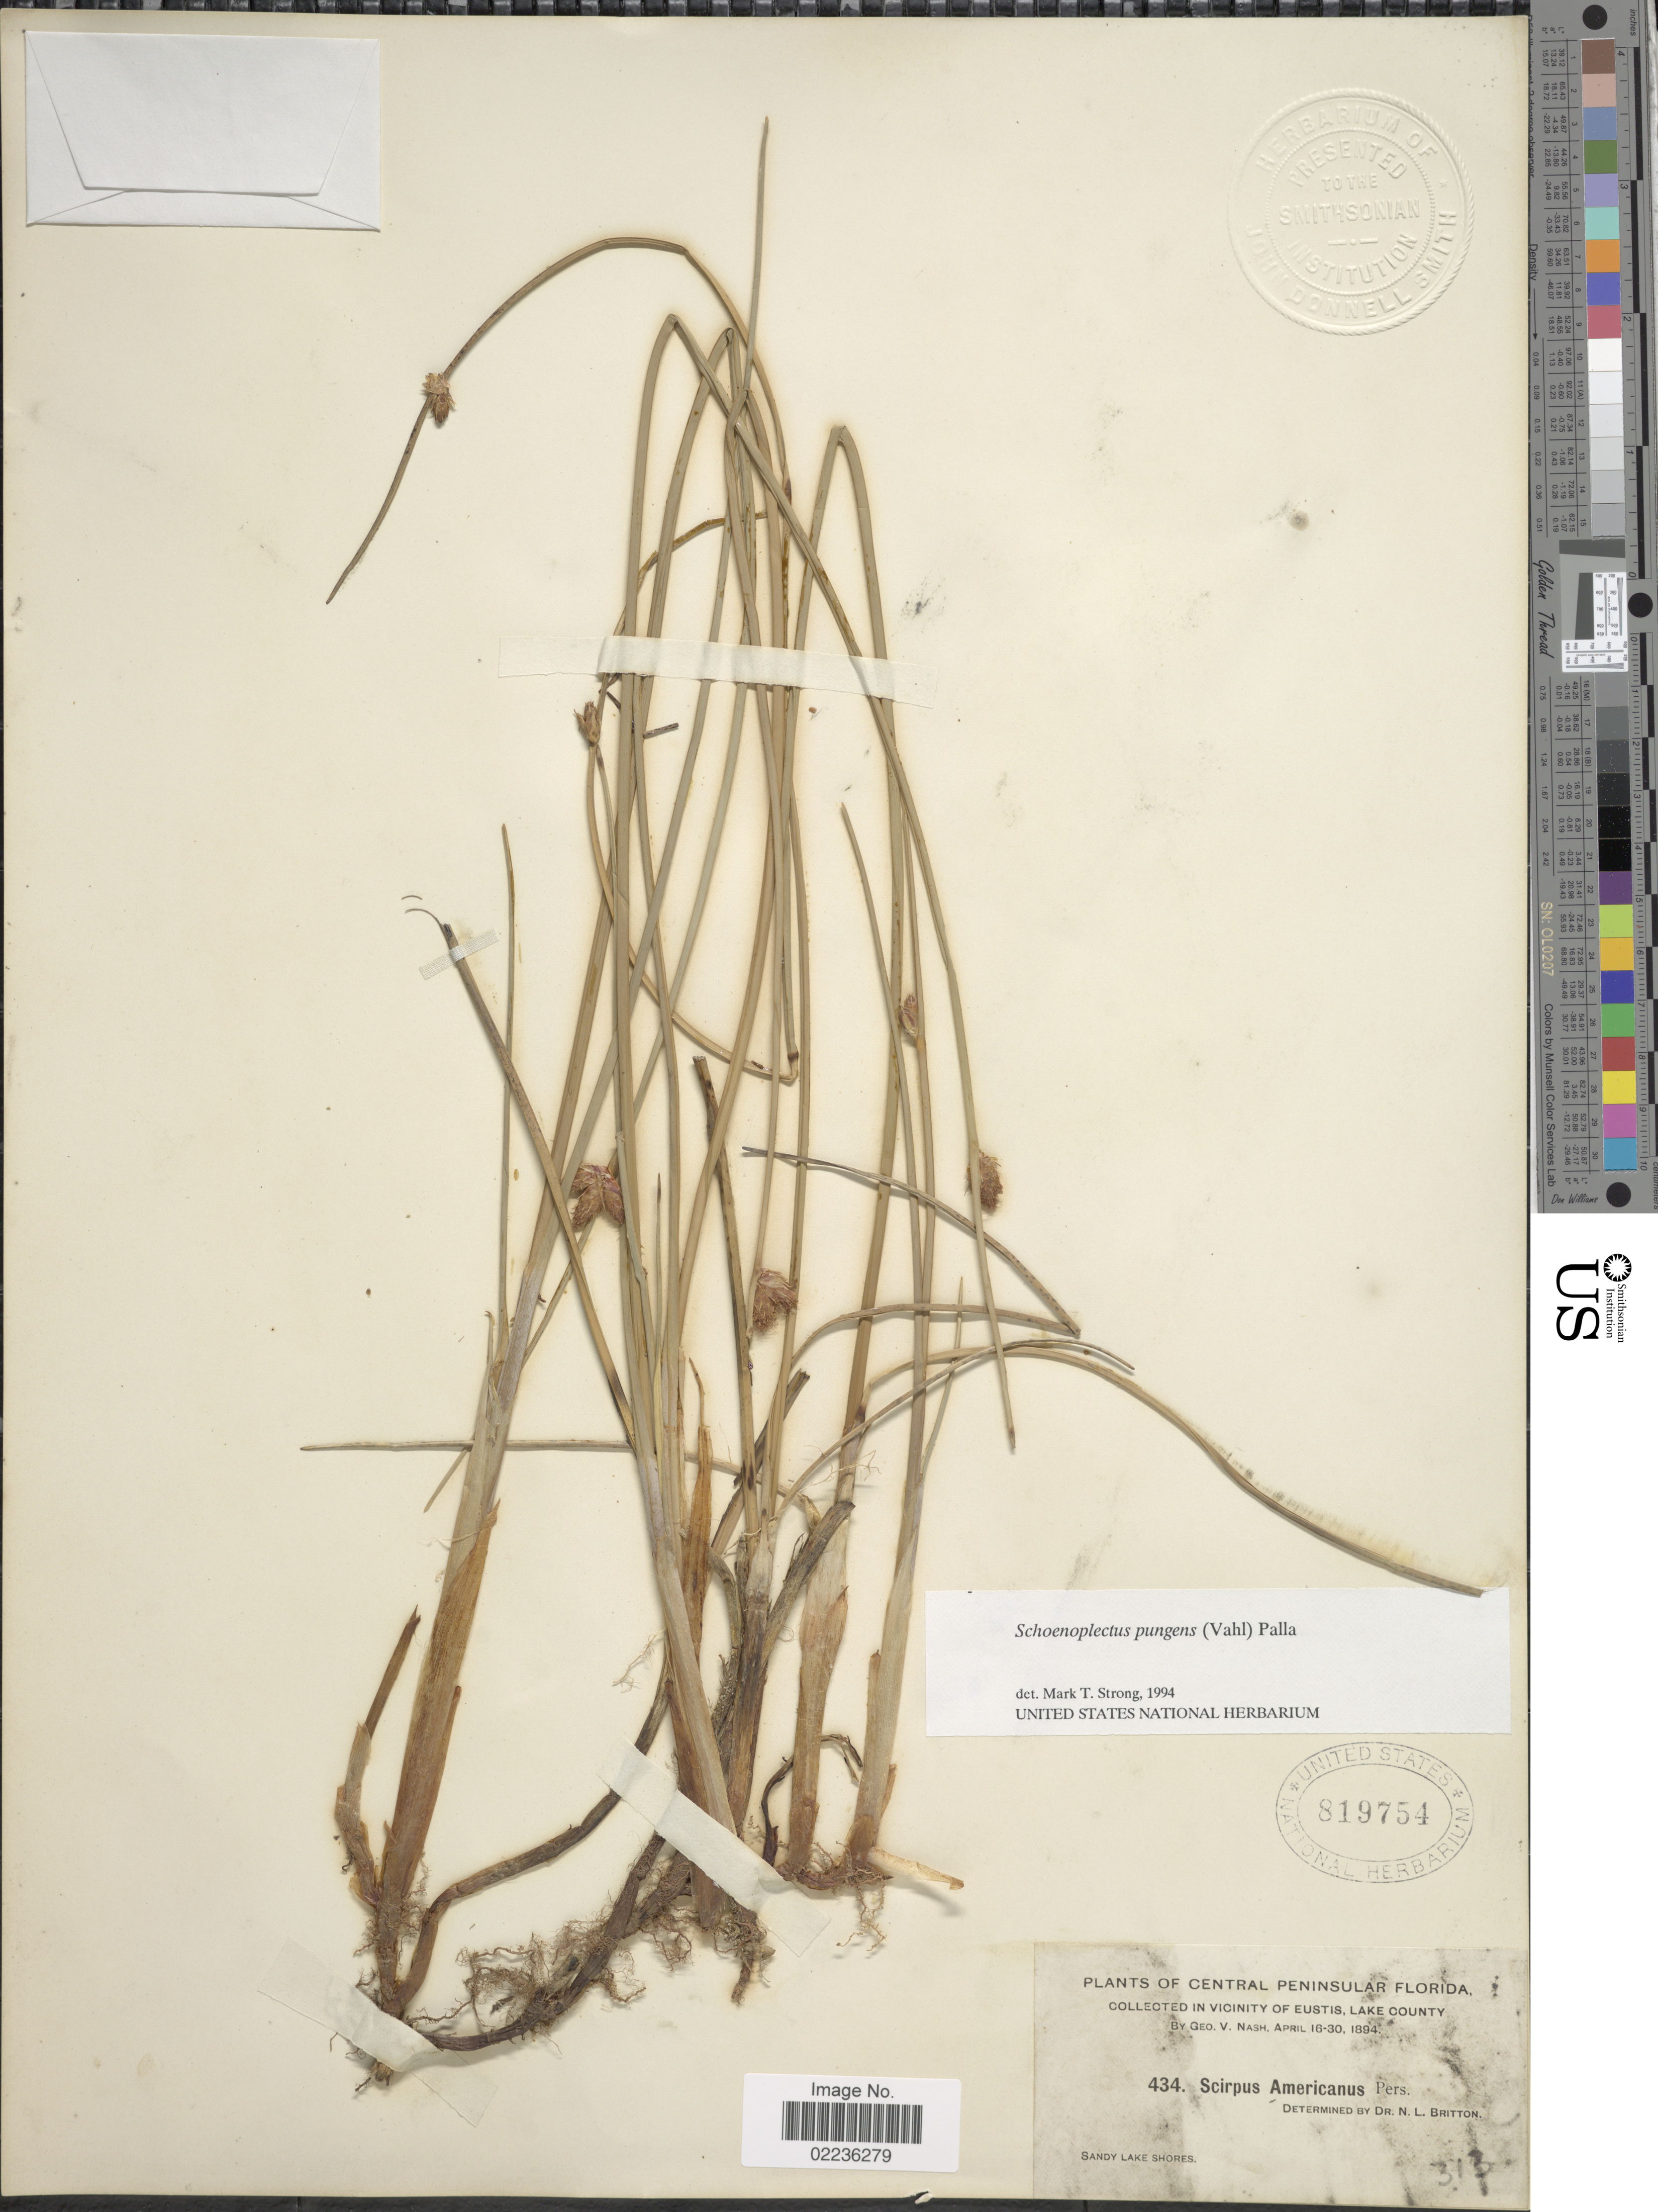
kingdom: Plantae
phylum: Tracheophyta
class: Liliopsida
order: Poales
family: Cyperaceae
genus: Schoenoplectus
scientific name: Schoenoplectus pungens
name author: (Vahl) Palla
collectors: G. V. Nash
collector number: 434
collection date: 1894-04-16/1894-04-30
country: United States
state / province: Florida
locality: Central Peninsular Florida. Vicinity of Eustis, Lake County. Sandy Lake Shores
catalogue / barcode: US 819754